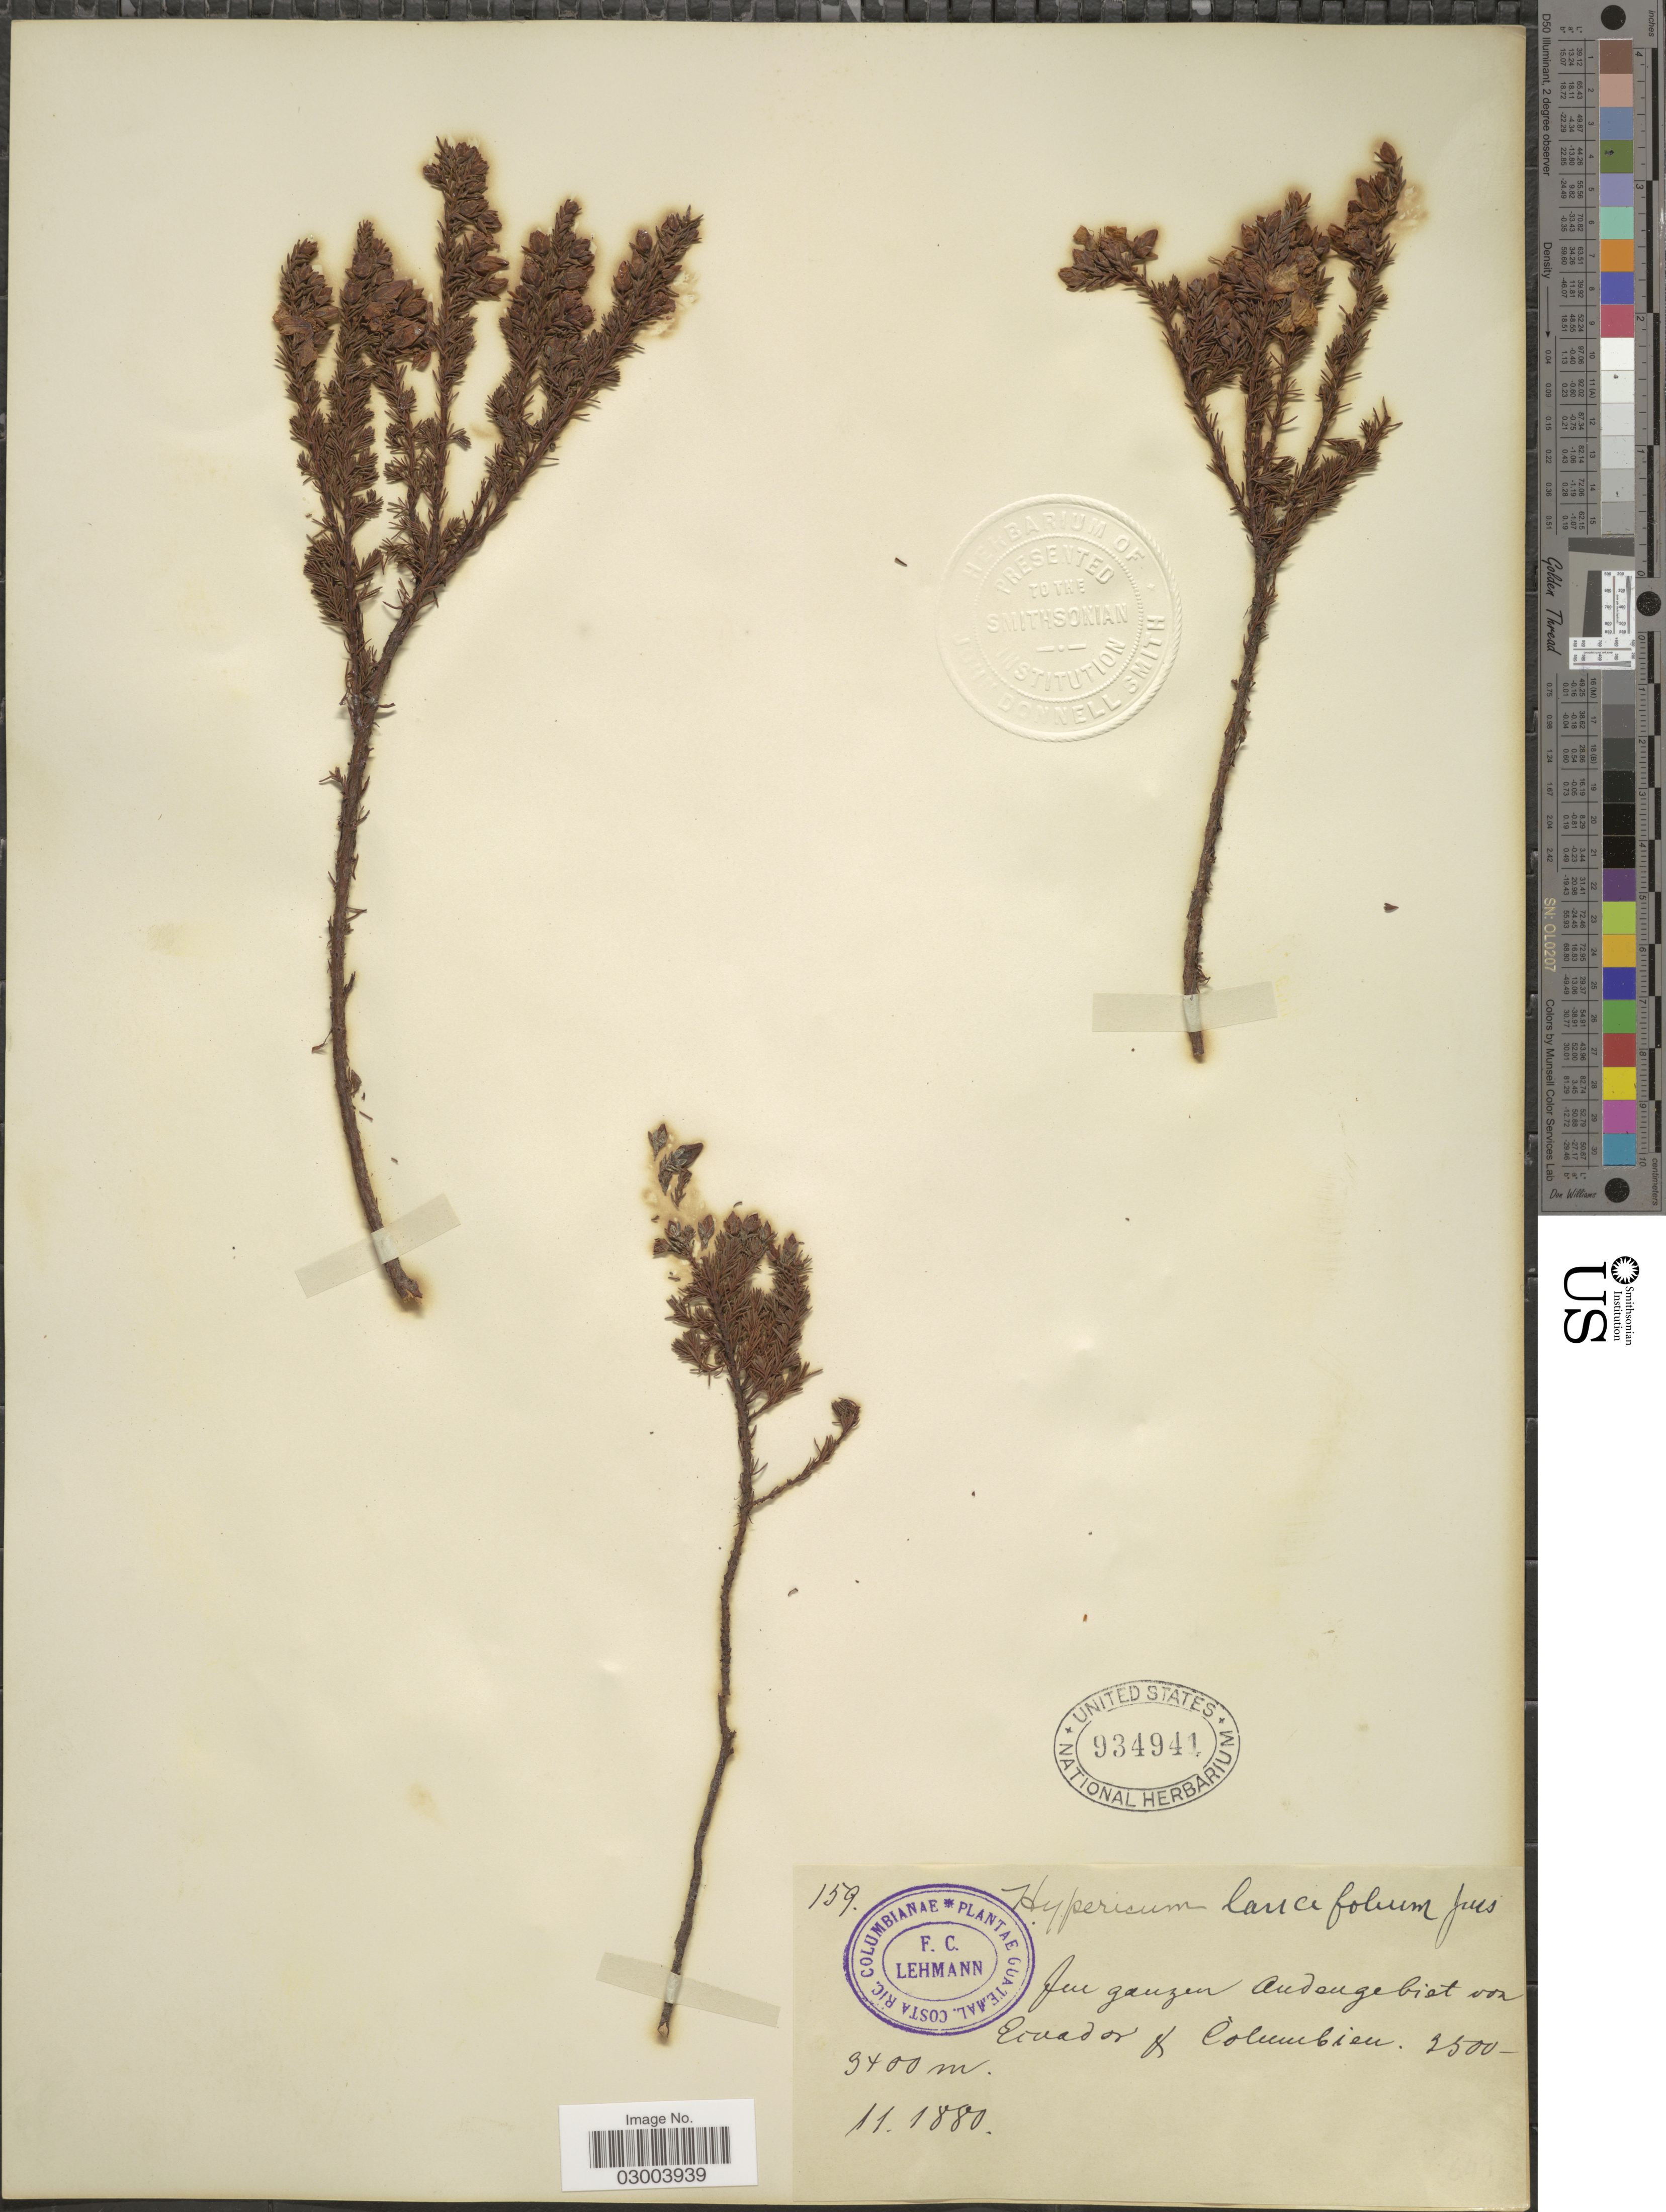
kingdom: Plantae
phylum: Tracheophyta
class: Magnoliopsida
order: Malpighiales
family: Hypericaceae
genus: Hypericum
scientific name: Hypericum laricifolium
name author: Juss.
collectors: F. C. Lehmann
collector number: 159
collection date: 1880-11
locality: Im gayzen Audengebiet von Ecuador & Colombien.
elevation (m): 2500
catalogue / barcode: US 934941